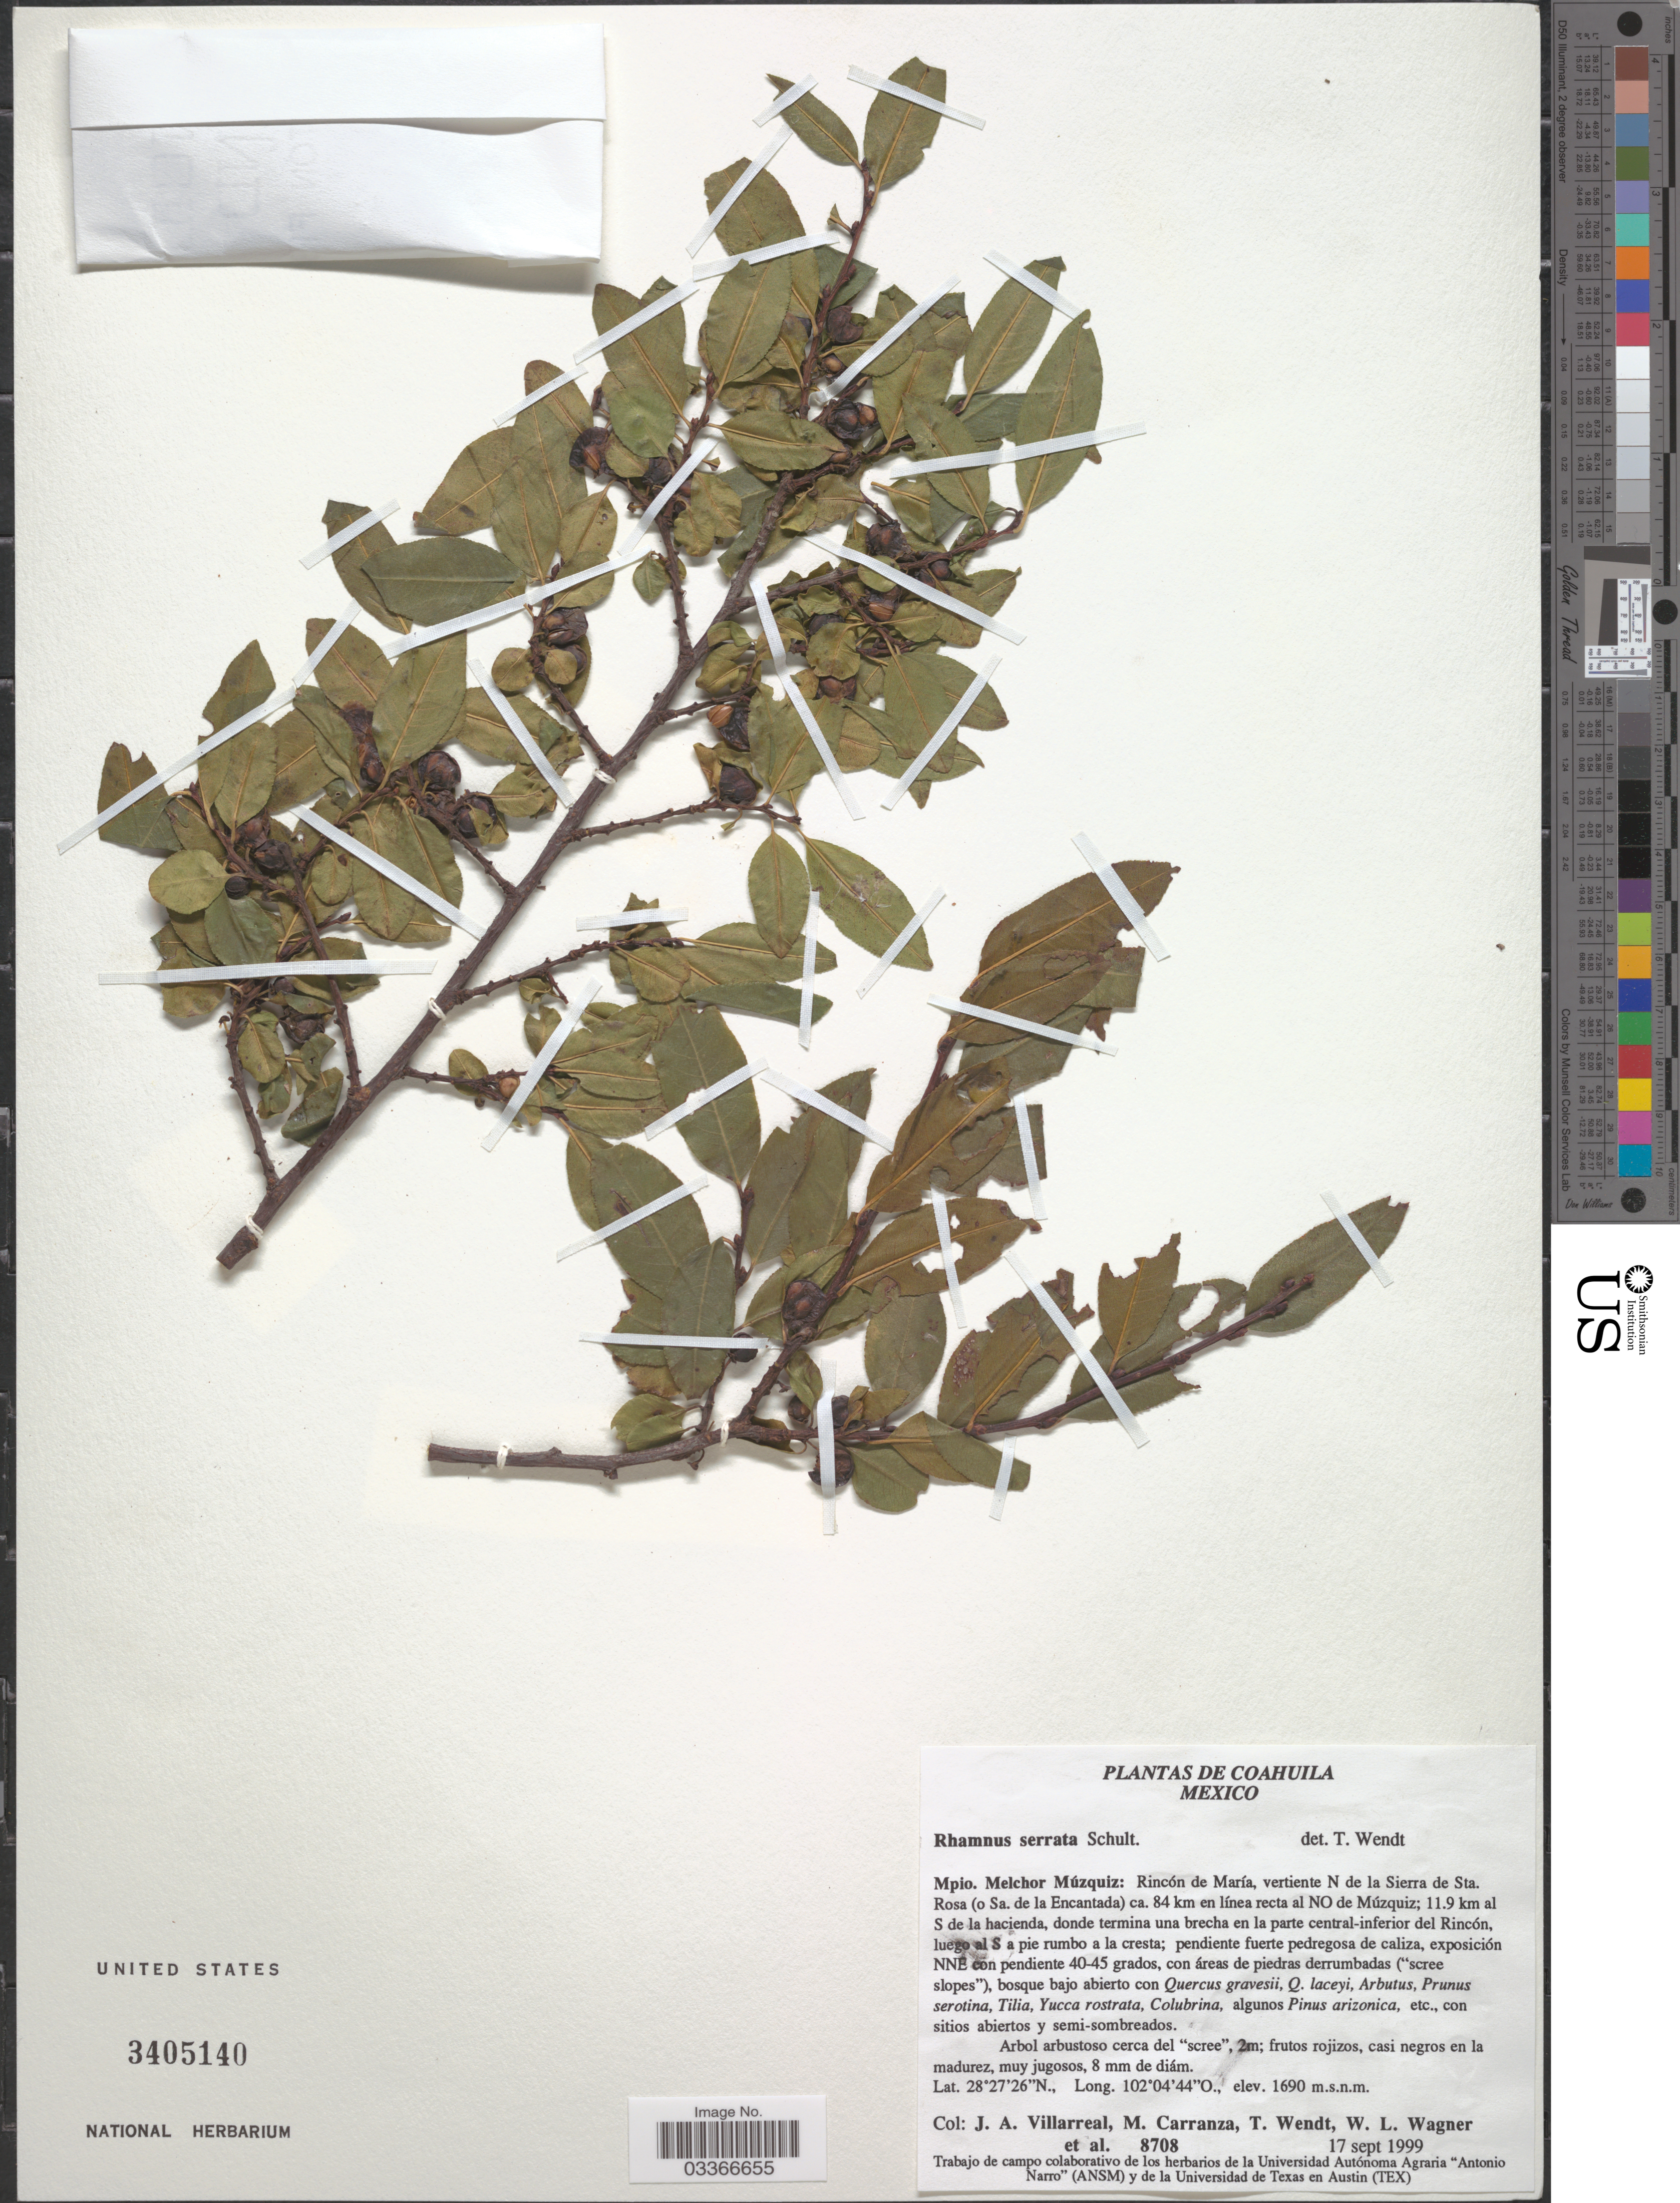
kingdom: Plantae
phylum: Tracheophyta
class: Magnoliopsida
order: Rosales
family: Rhamnaceae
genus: Rhamnus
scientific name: Rhamnus serrata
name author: Humb. & Bonpl. ex Willd.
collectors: J. Villarreal, M. Carranza, T. L. Wendt, W. L. Wagner & et al.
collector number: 8708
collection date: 1999-09-17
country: Mexico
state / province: Coahuila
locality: Mpio. Melchor Múzquiz: Rincón de María, vertiente N de la Sierra de Sta. Rosa (o Sa. de la Encantada) ca. 84 km en línea recta al NO de Múzquiz; 11.9 km al S de la hacienda, donde termina una brecha en la parte central-inferior del Rincón, luego al S a pie rumbo a la cresta.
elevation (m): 1690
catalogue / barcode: US 3405140